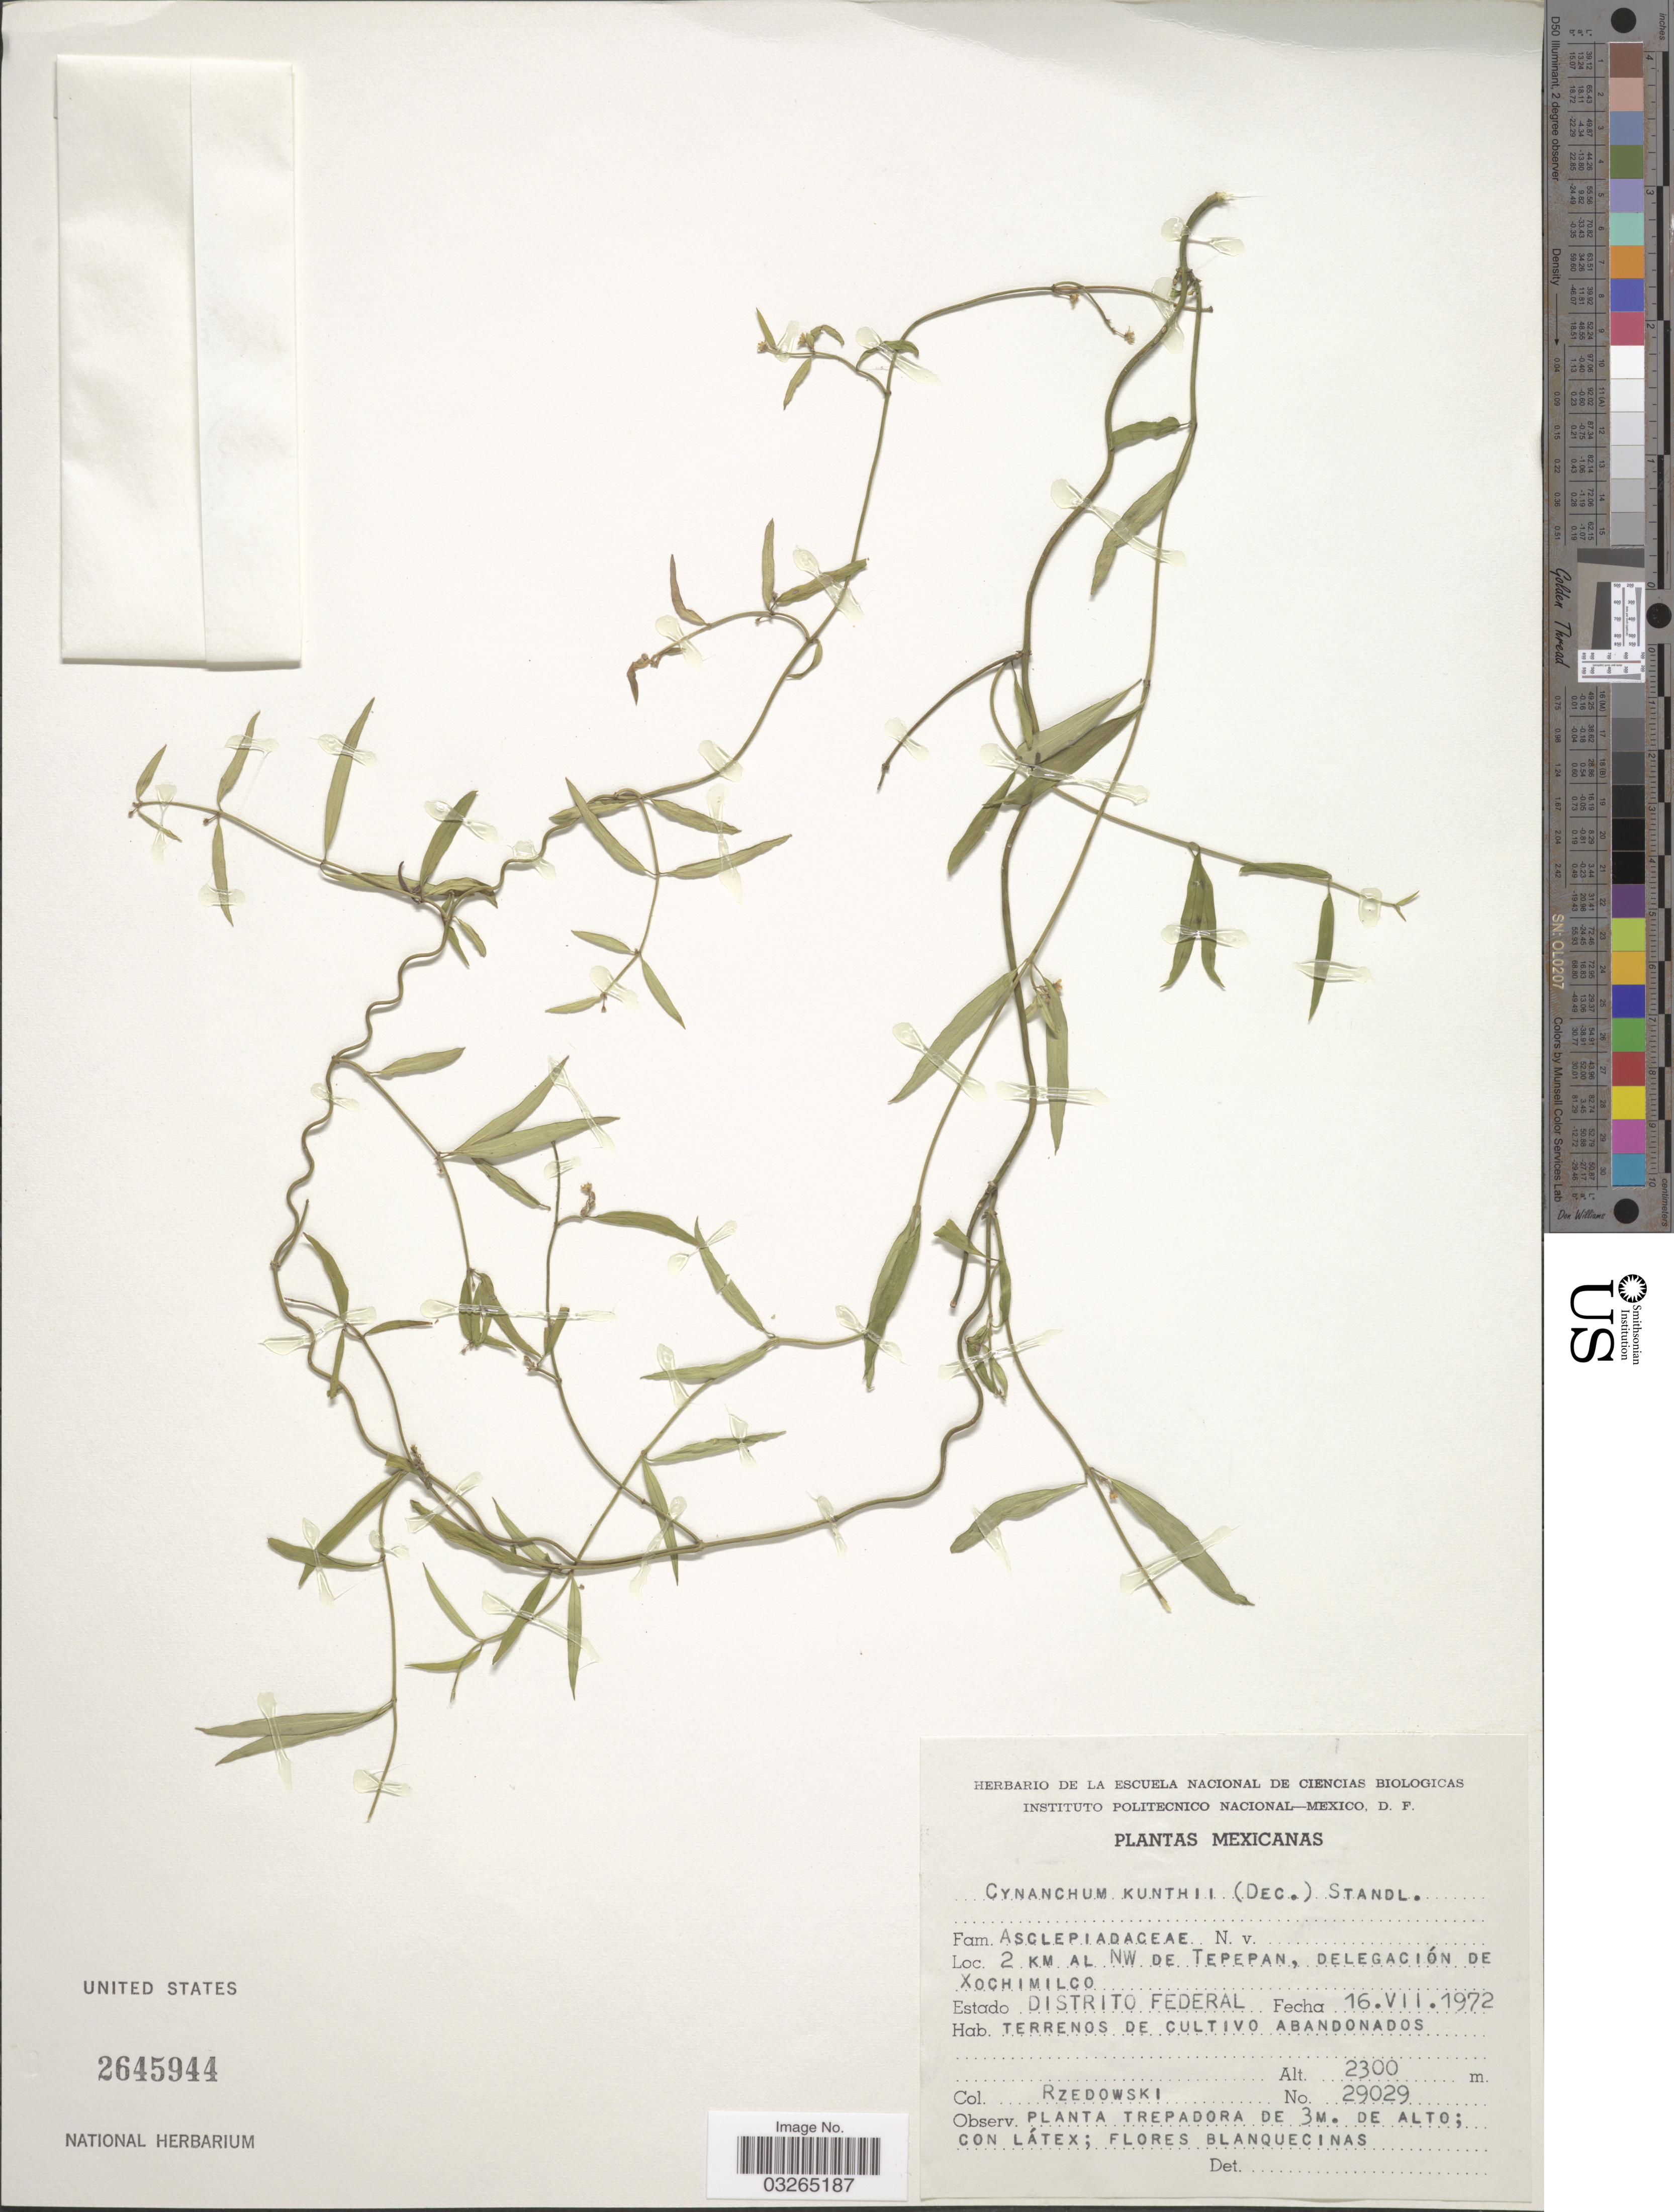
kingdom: Plantae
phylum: Tracheophyta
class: Magnoliopsida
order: Gentianales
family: Apocynaceae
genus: Orthosia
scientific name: Orthosia angustifolia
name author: (Turcz.) Liede & Meve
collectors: Rzedowski, --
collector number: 29029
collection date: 1972-07-16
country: Mexico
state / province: Distrito Federal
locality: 2 Km al NW de Tepepan, Delegación de Xochimilco.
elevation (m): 2300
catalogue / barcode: US 2645944